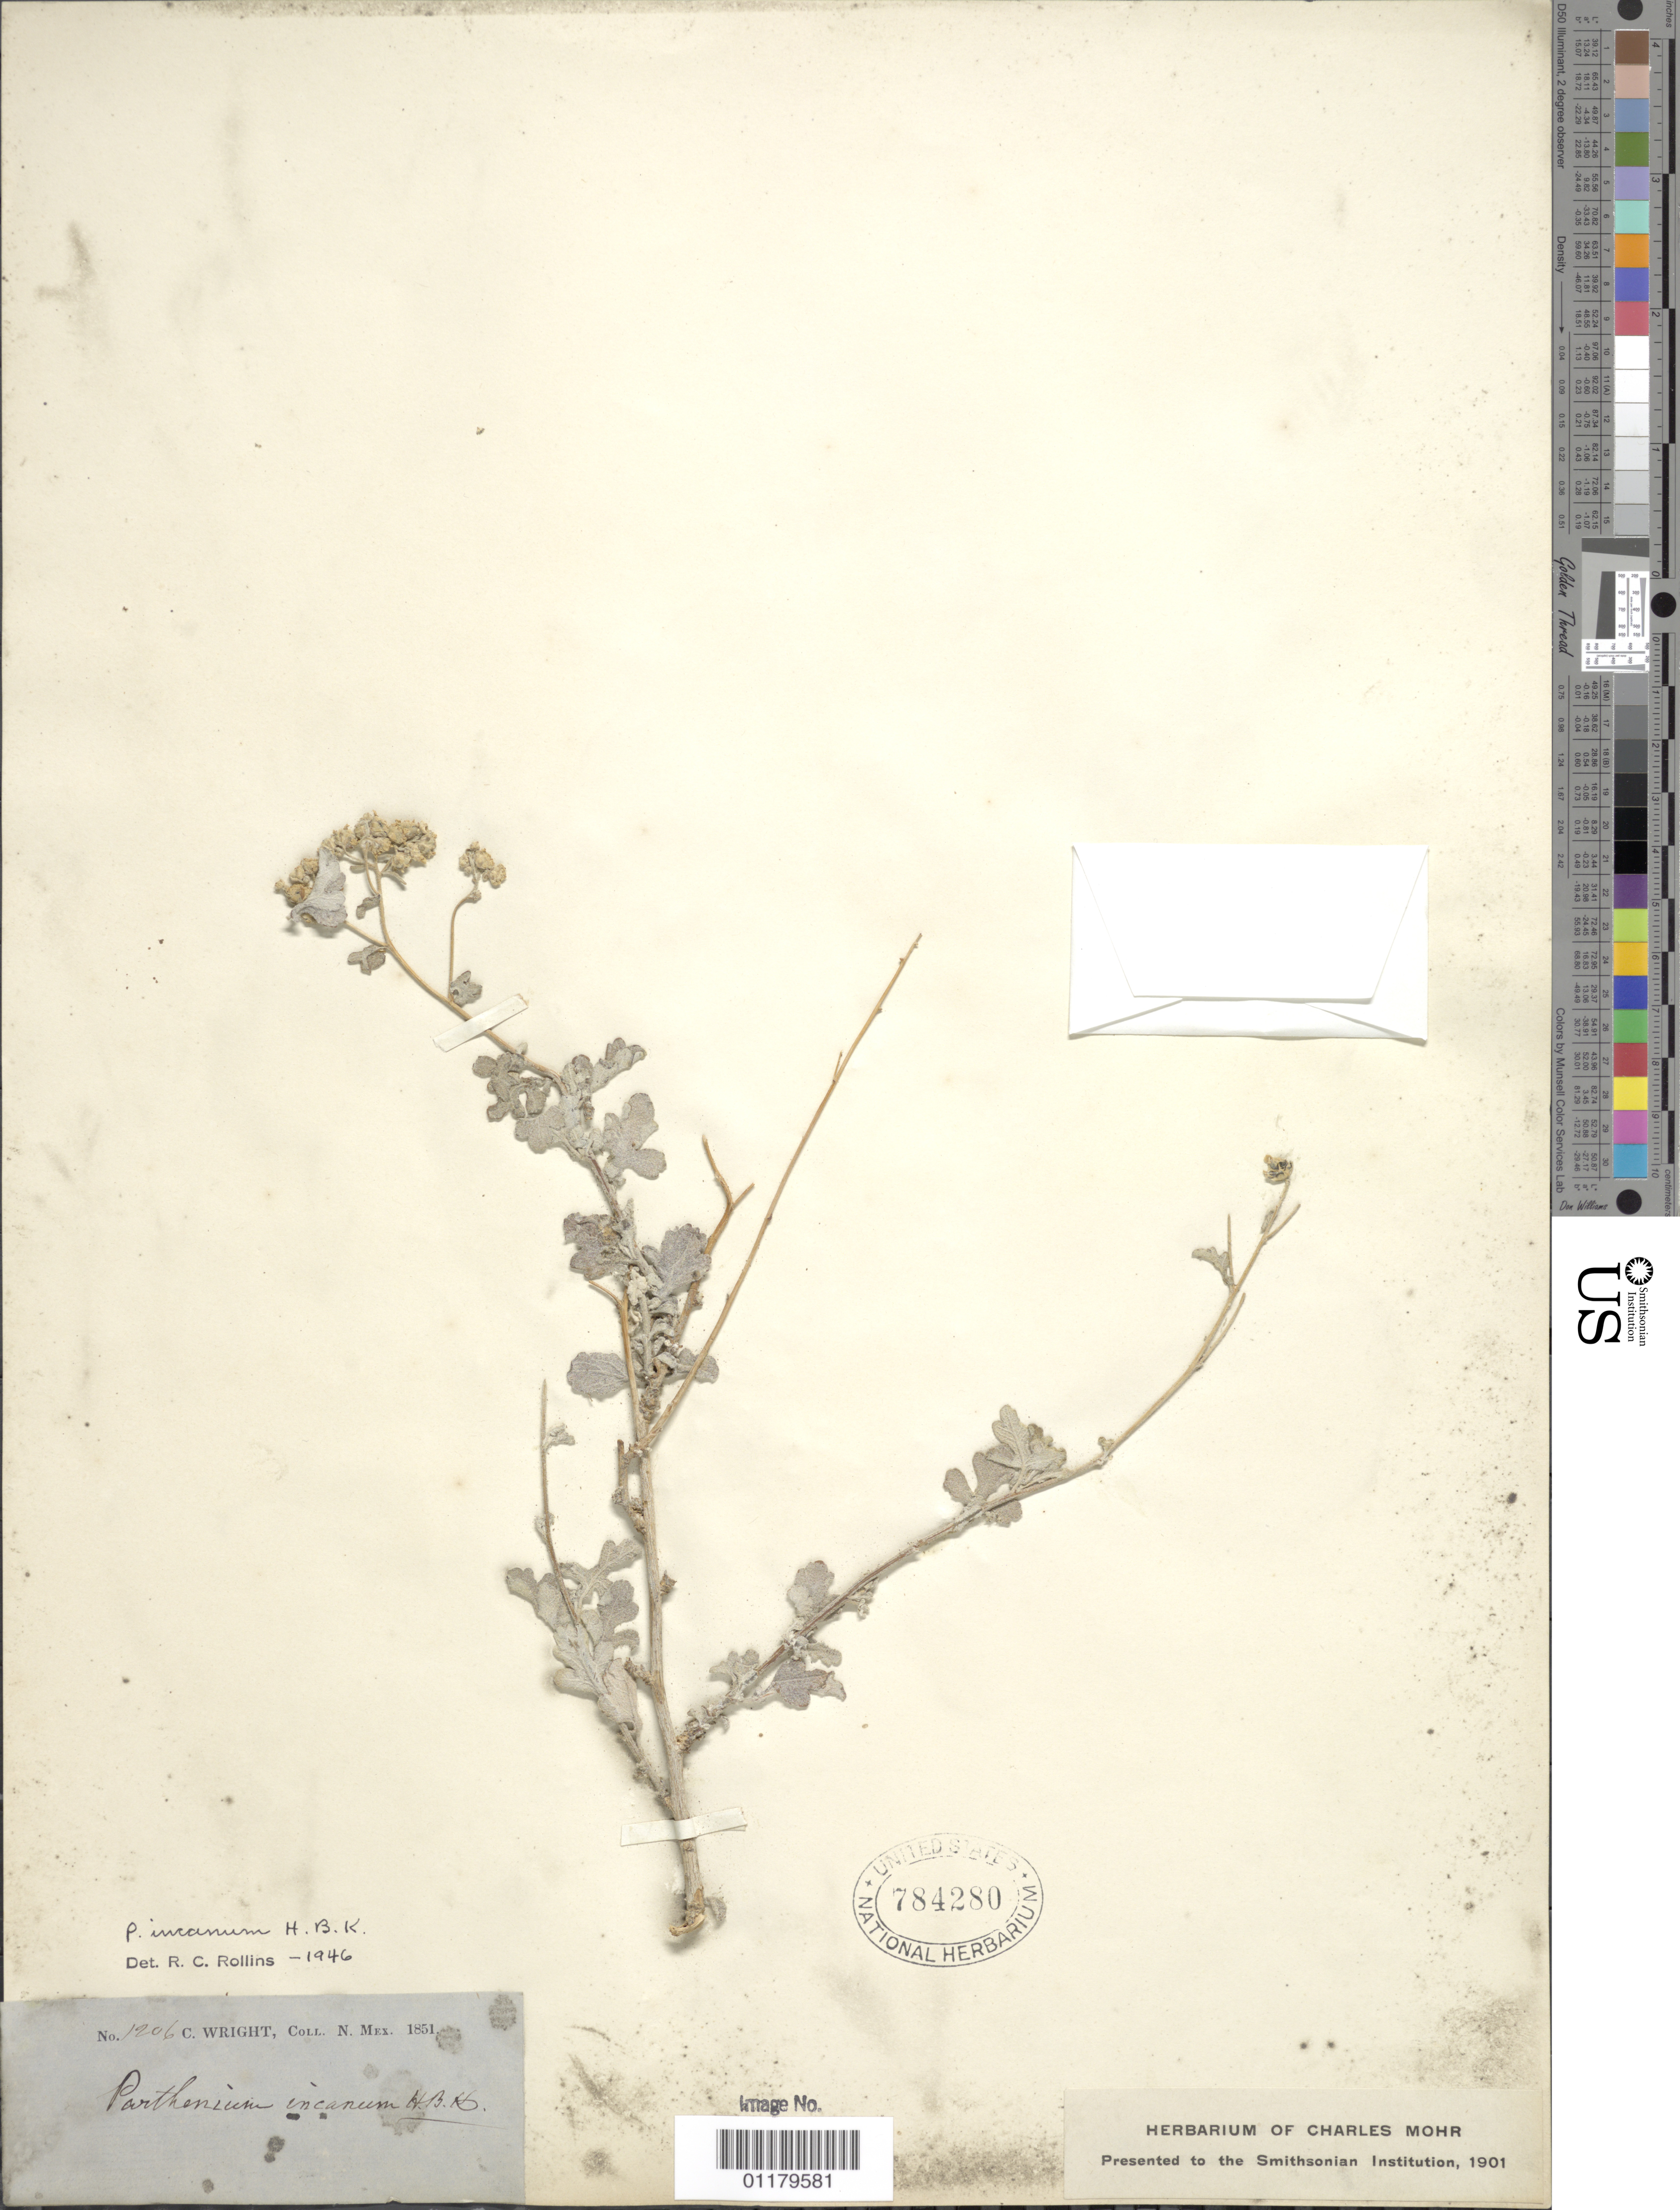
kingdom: Plantae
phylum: Tracheophyta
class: Magnoliopsida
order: Asterales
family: Asteraceae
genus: Parthenium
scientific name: Parthenium incanum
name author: Kunth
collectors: C. Wright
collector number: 1206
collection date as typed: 1851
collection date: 1851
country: United States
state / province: New Mexico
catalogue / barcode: US 784280